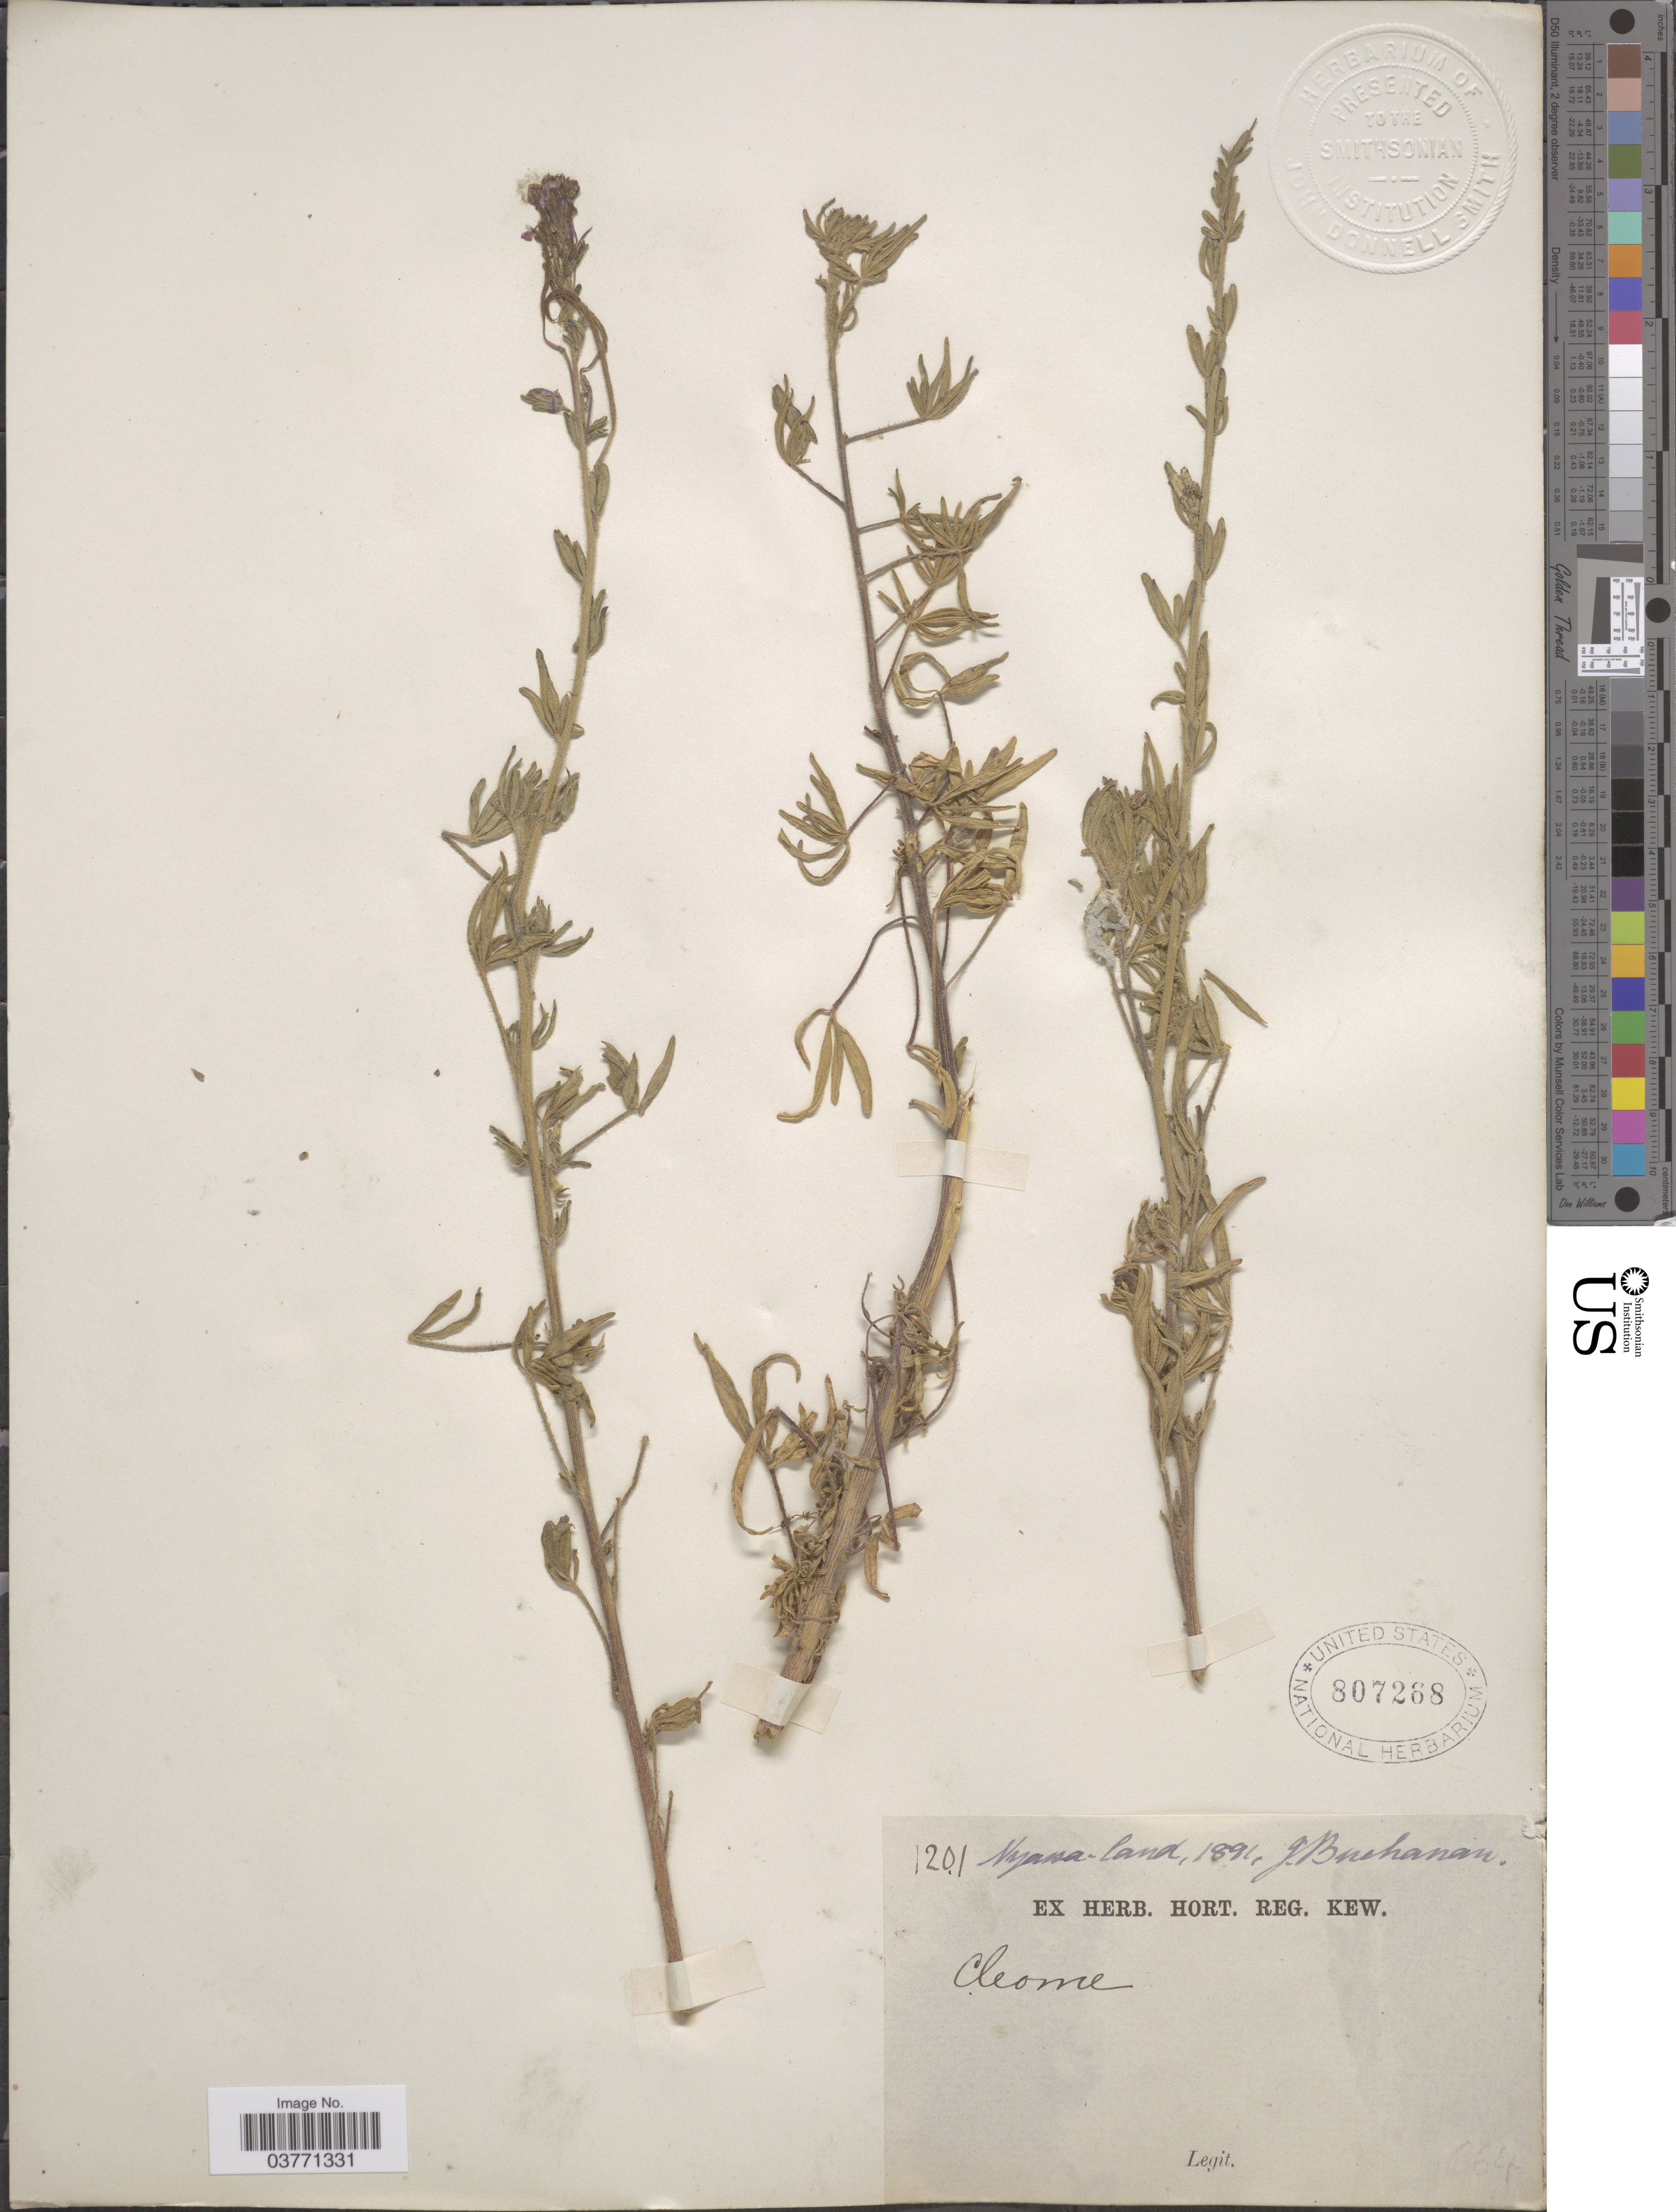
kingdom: Plantae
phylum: Tracheophyta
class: Magnoliopsida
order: Brassicales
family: Cleomaceae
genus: Cleome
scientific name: Cleome sp.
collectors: J. Buchanan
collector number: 1201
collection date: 1891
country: Malawi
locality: Nyassa-land.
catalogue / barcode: US 807268